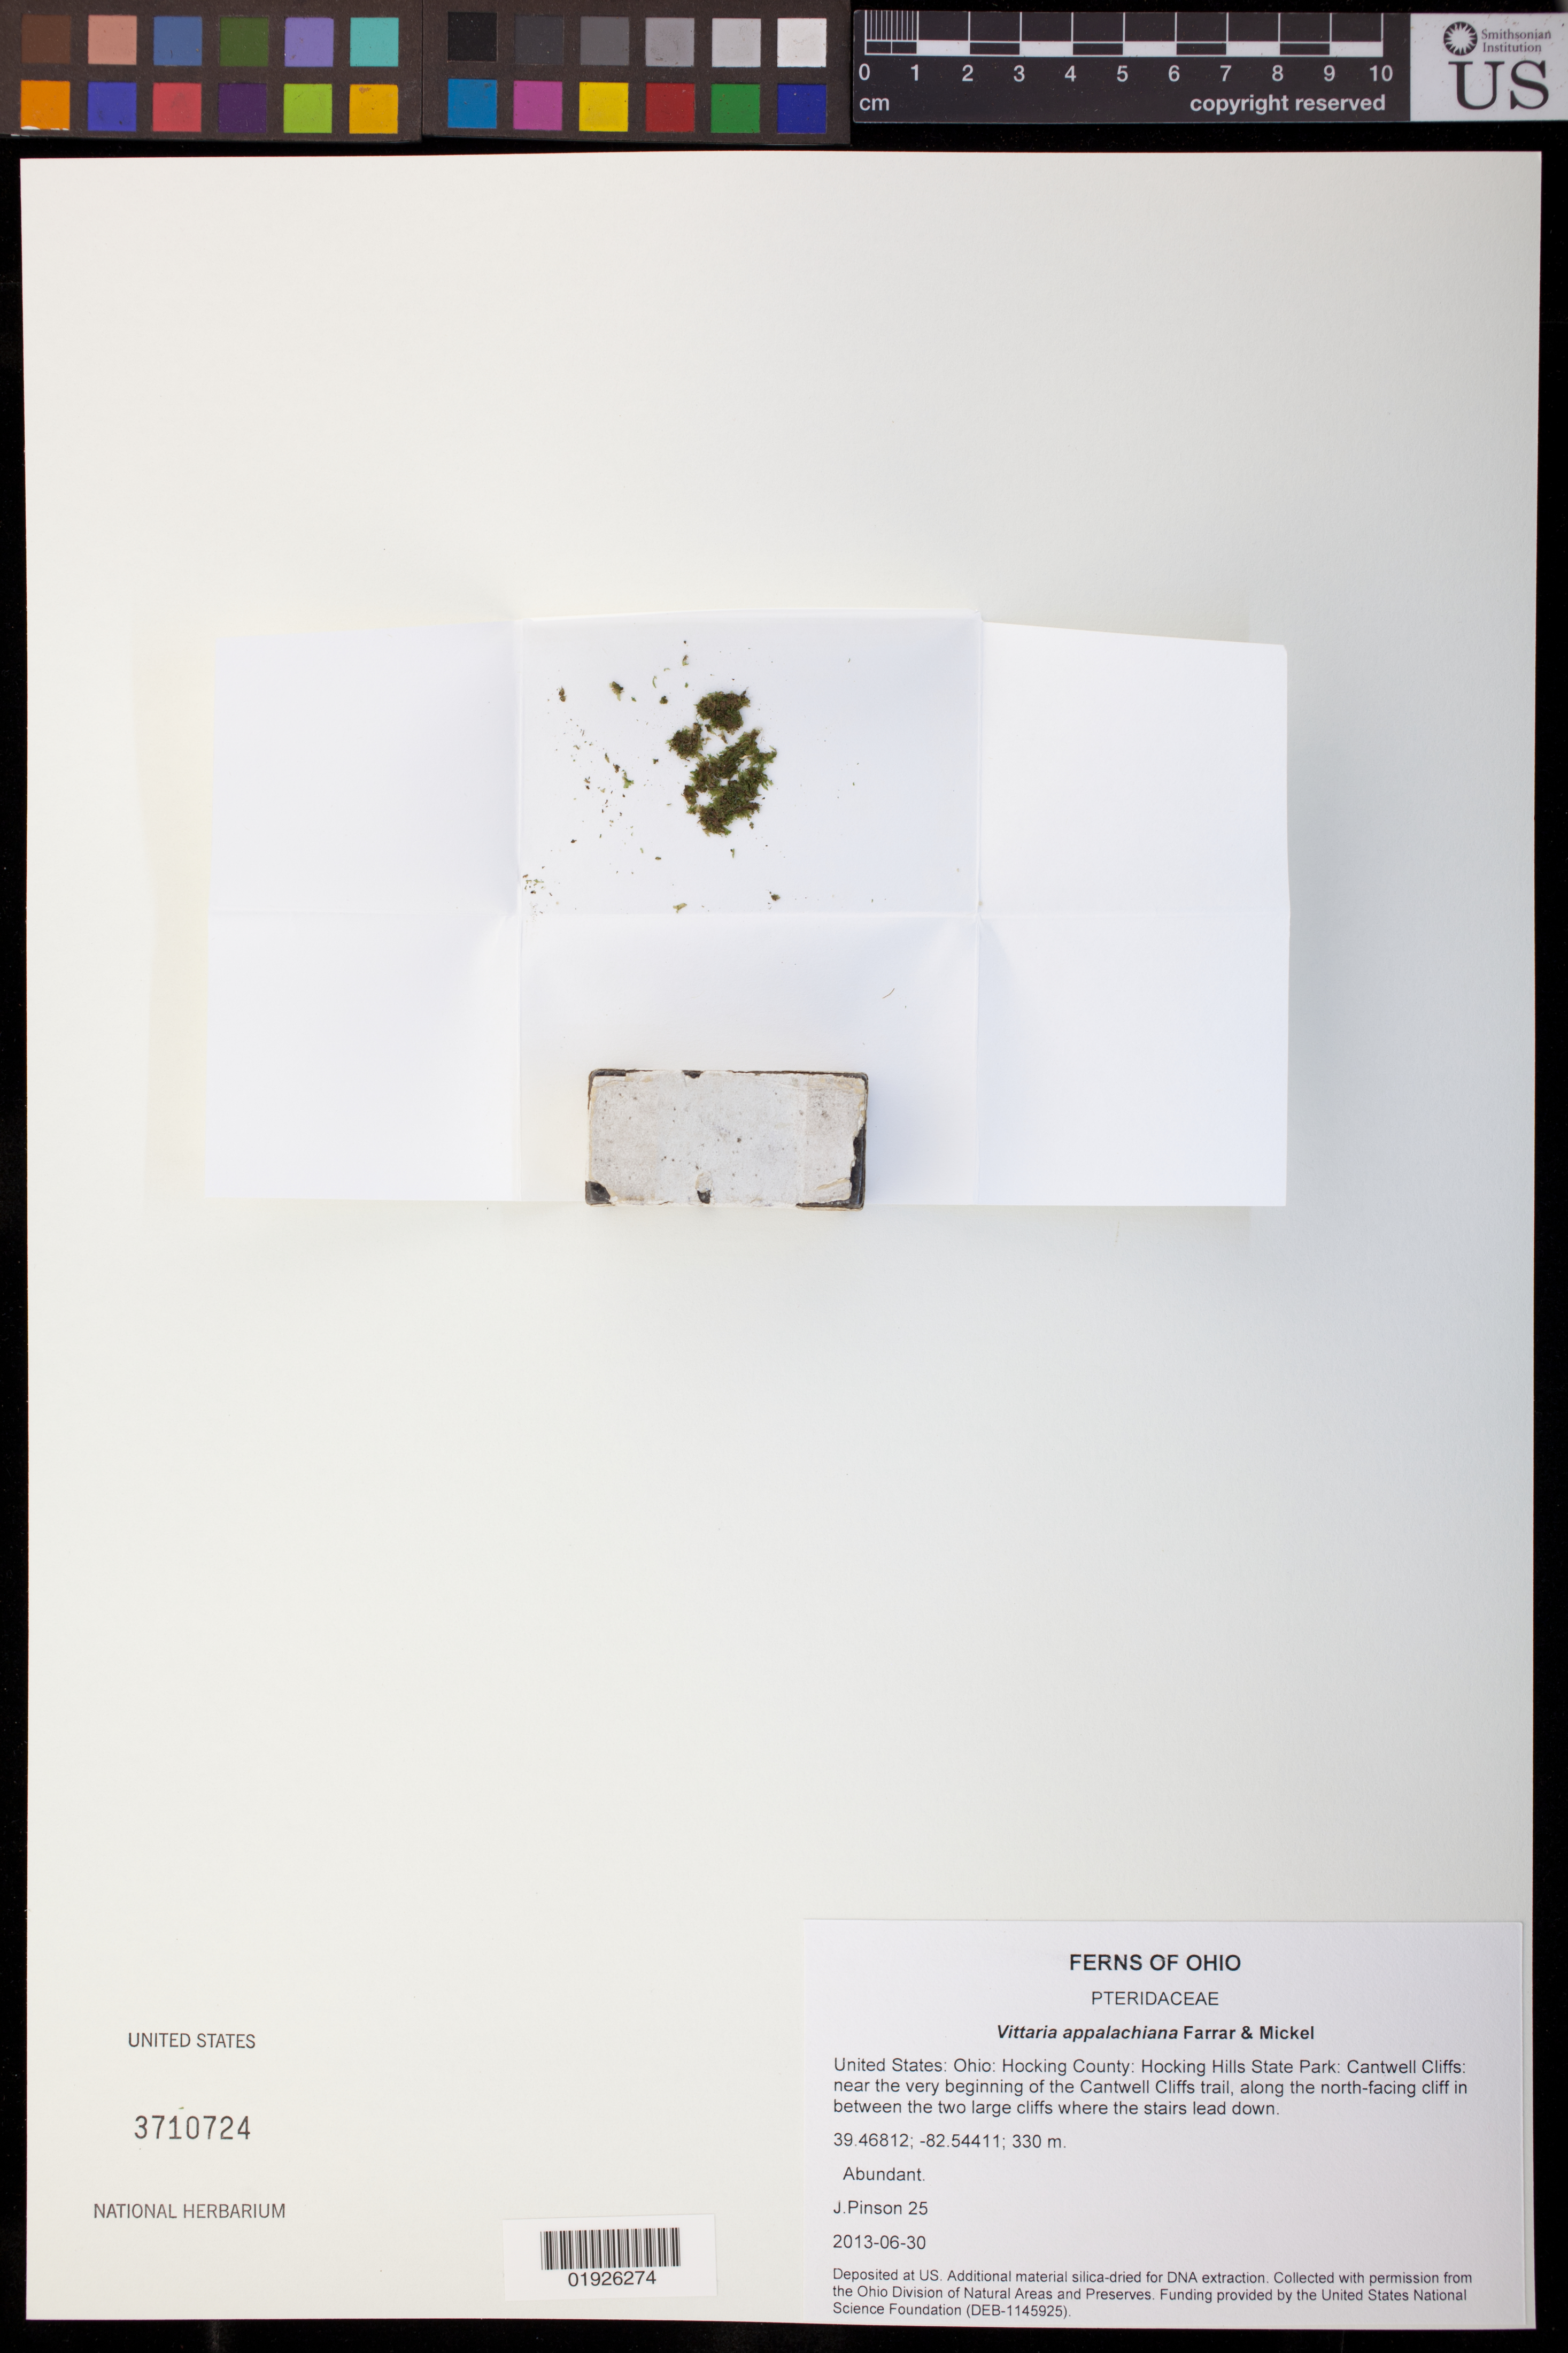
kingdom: Plantae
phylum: Tracheophyta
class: Polypodiopsida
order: Polypodiales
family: Pteridaceae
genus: Vittaria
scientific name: Vittaria appalachiana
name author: Farrar & Mickel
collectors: J. Pinson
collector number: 25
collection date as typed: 2013-06-30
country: United States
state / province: Ohio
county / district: Hocking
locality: Hocking Hills State Park: Cantwell Cliffs: near the very beginning of the Cantwell Cliffs trail; along the north-facing cliff in between the two large cliffs where the stairs lead down.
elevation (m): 330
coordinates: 39.46812, -82.54411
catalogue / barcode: US 3710724